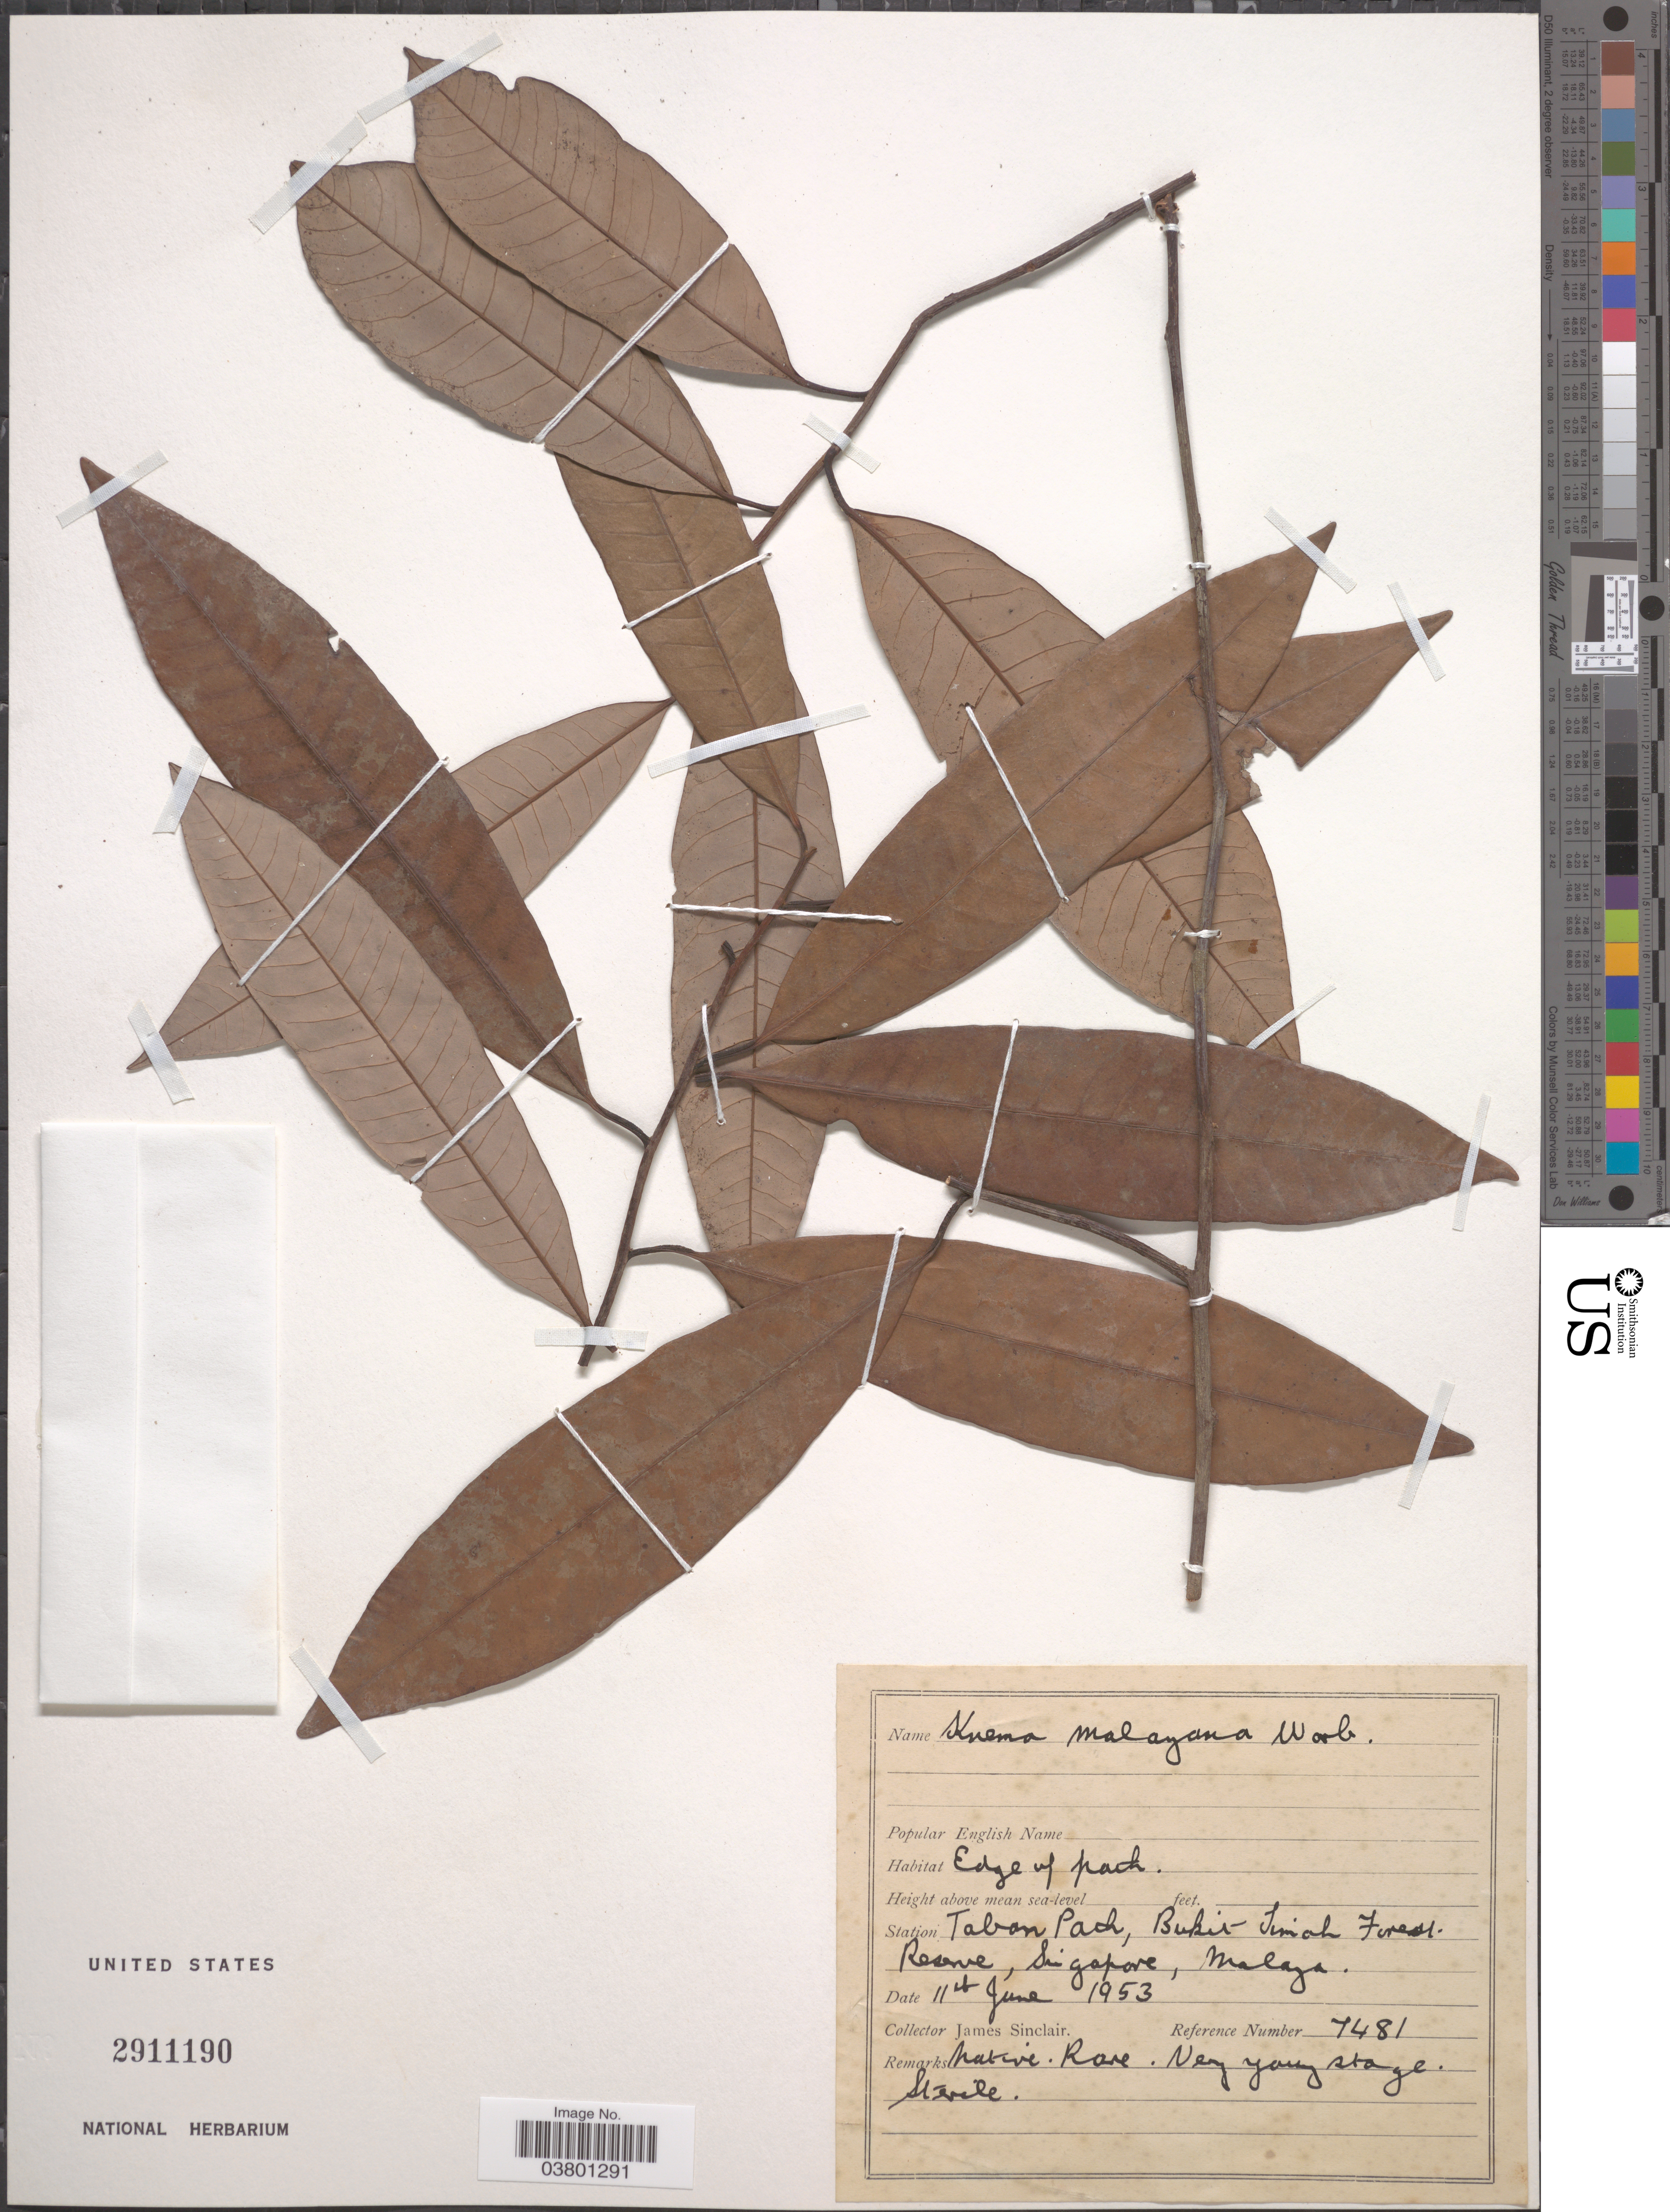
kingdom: Plantae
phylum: Tracheophyta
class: Magnoliopsida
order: Magnoliales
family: Myristicaceae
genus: Knema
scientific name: Knema malayana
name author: Warb.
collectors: J. Sinclair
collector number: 7481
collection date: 1953-06-11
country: Singapore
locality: Station Tabon Path, Bukit Timah Forest Reserve, Malaya.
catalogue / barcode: US 2911190